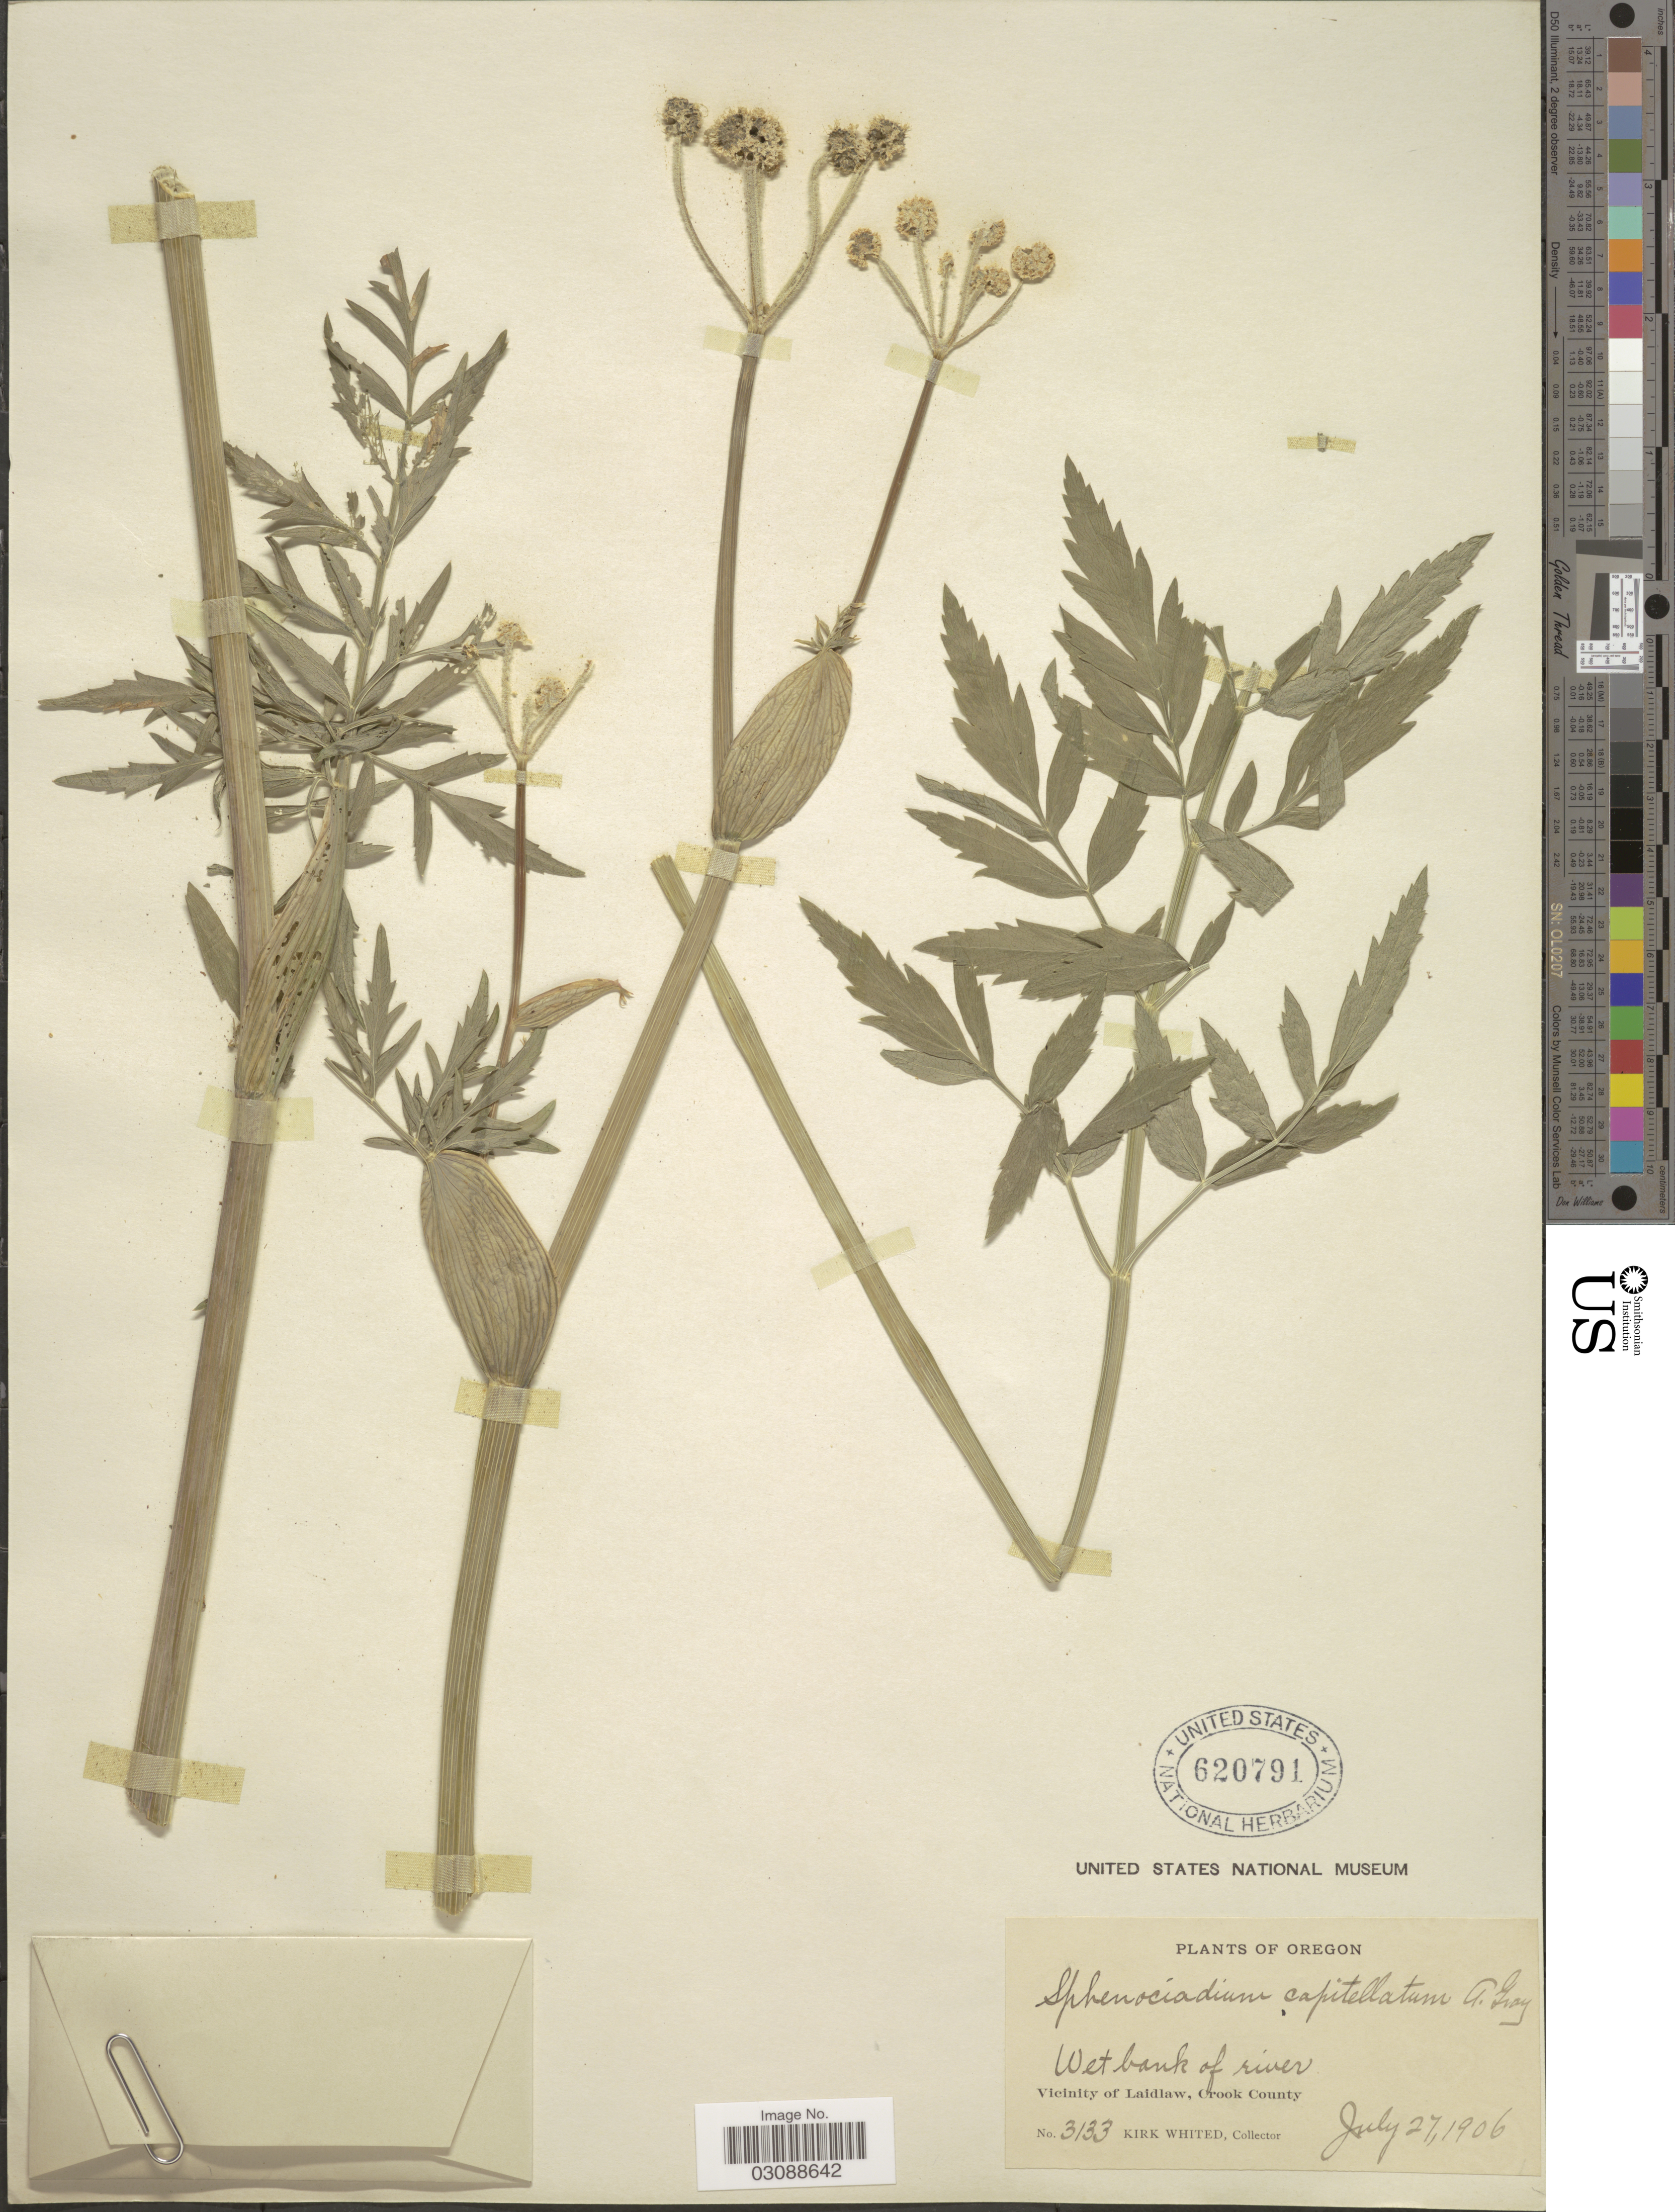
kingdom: Plantae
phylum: Tracheophyta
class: Magnoliopsida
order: Apiales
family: Apiaceae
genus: Sphenosciadium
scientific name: Sphenosciadium capitellatum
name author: A. Gray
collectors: K. Whited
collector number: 3133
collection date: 1906-07-27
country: United States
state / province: Oregon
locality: Wet bank of river. Vicinity of Laidlaw, Crook County.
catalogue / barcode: US 620791